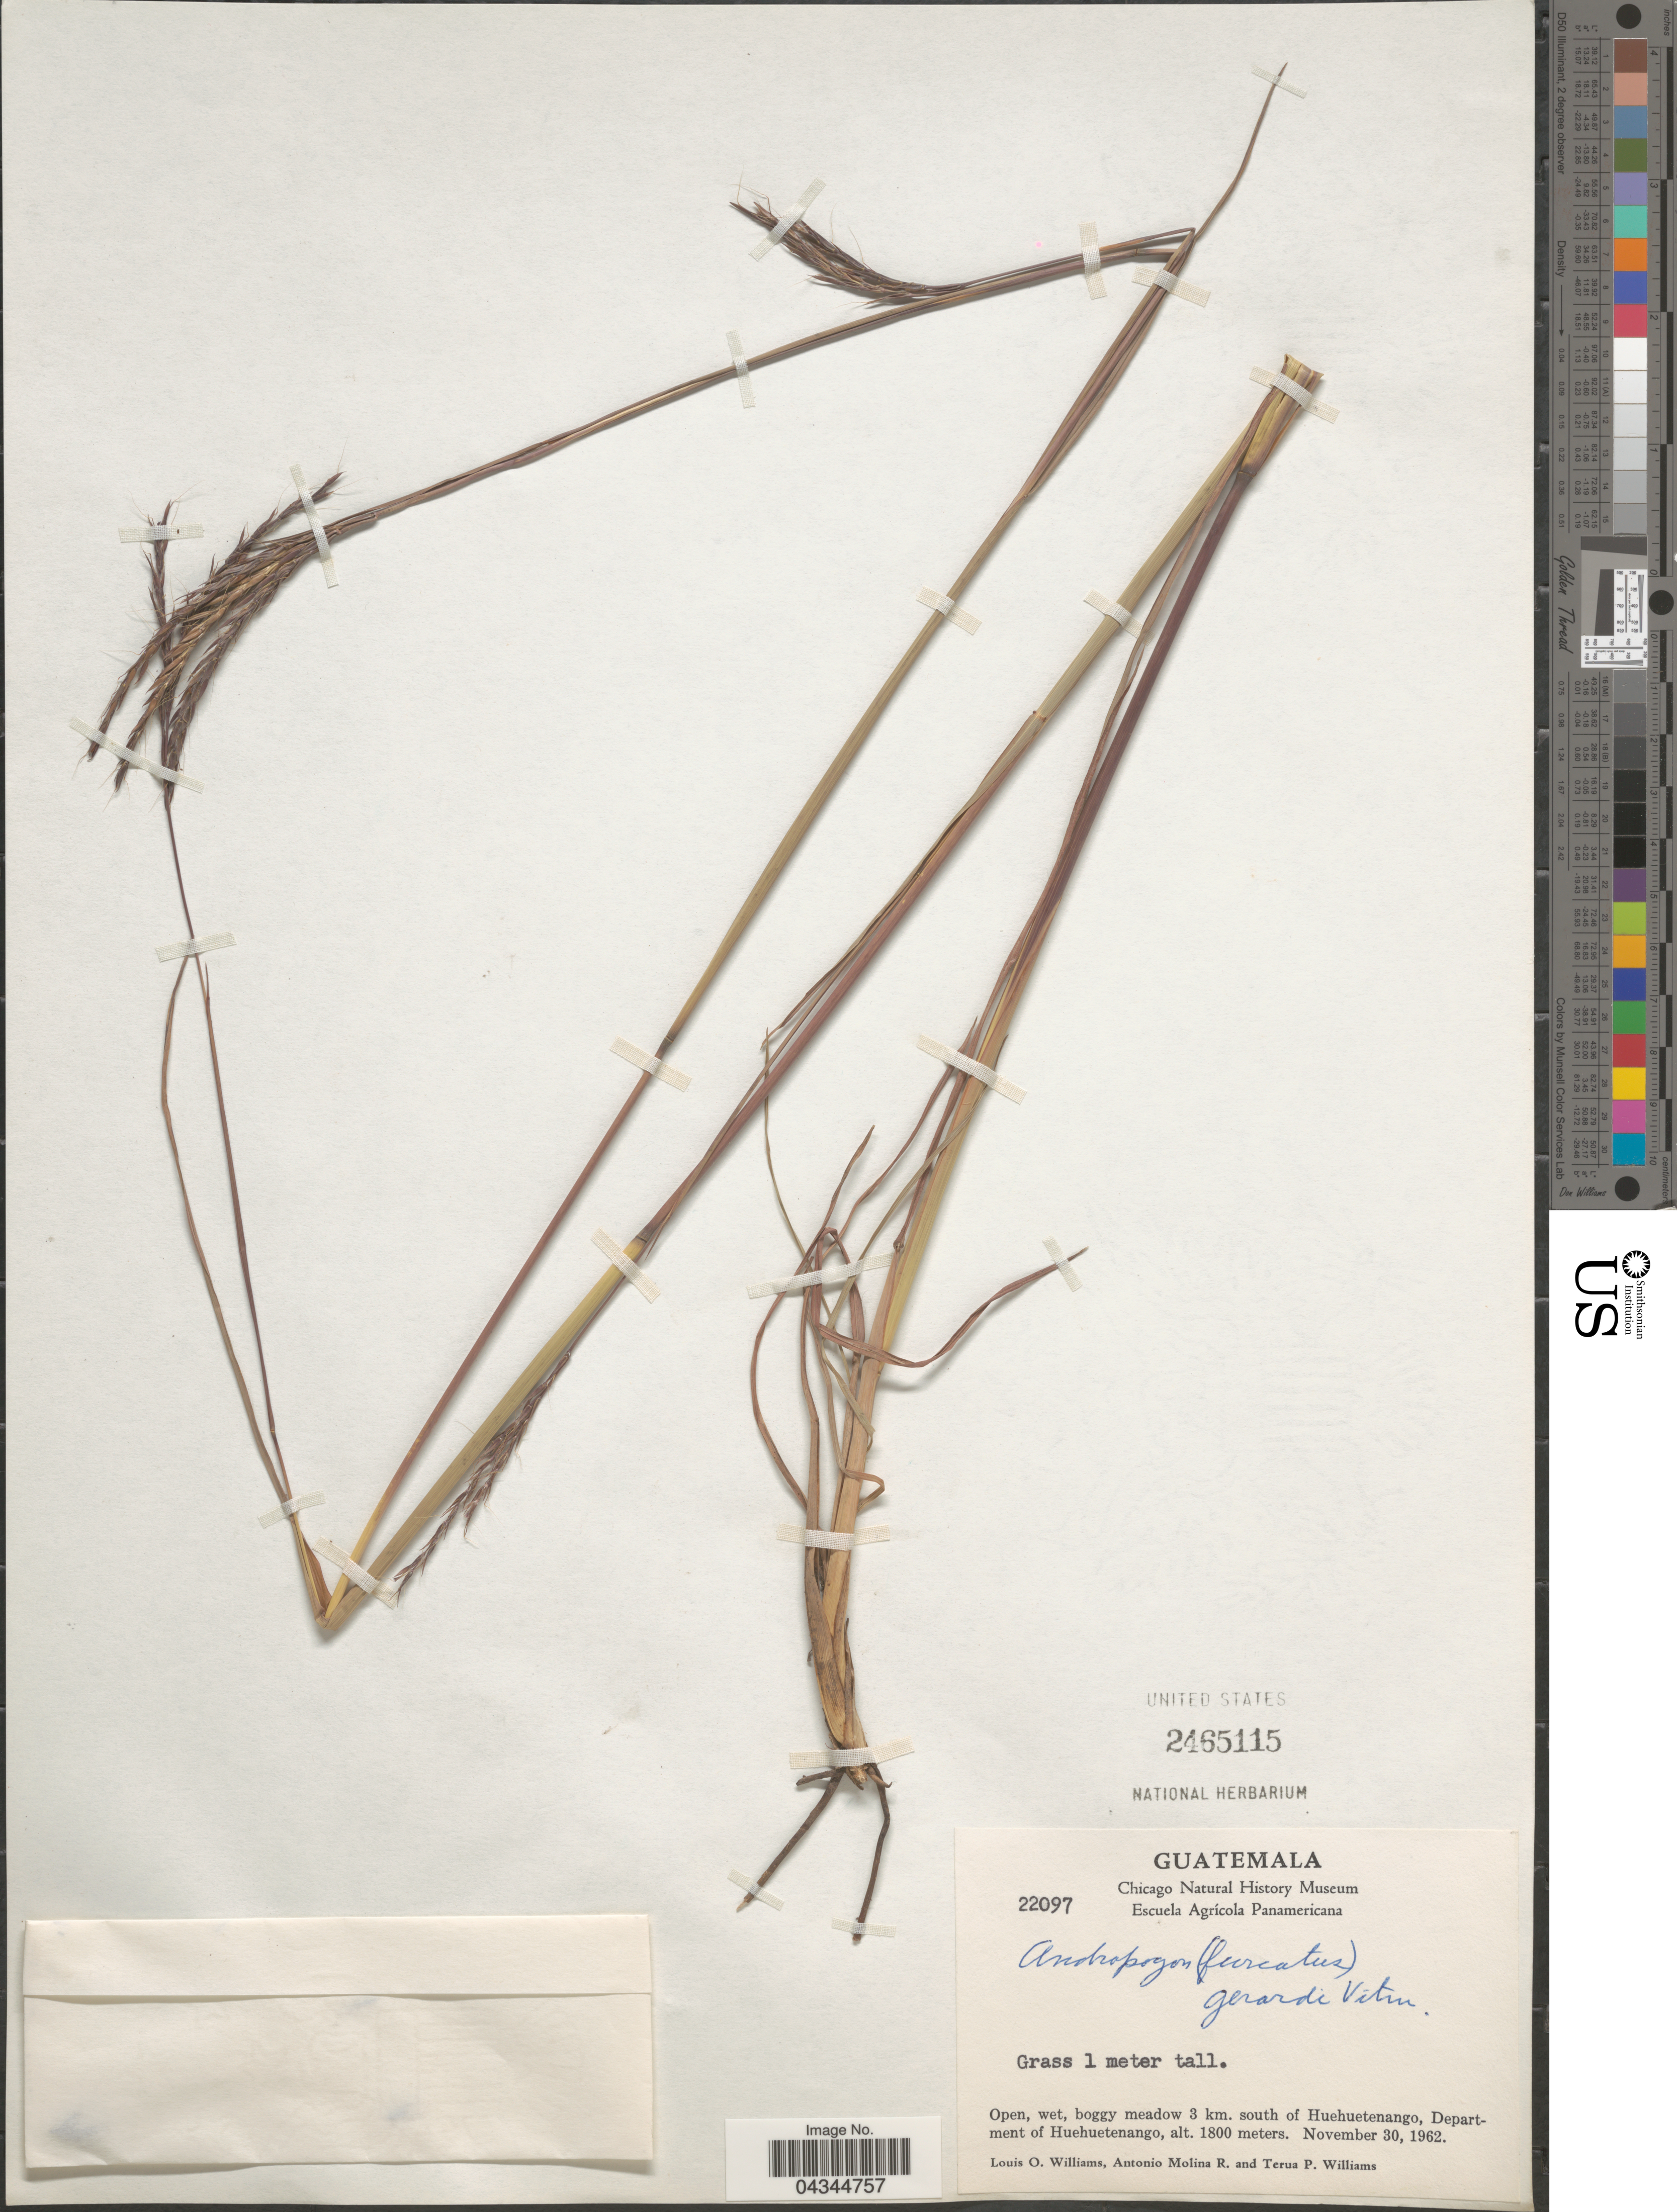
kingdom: Plantae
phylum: Tracheophyta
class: Liliopsida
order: Poales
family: Poaceae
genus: Andropogon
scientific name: Andropogon gerardii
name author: Vitman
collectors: L. O. Williams, A. Molina R. & T. Williams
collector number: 22097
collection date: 1962-11-30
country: Guatemala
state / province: Huehuetenango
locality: Open, wet, boggy meadow 3 km. south of Huehuetenango, Department of Huehuetenango.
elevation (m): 1800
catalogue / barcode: US 2465115